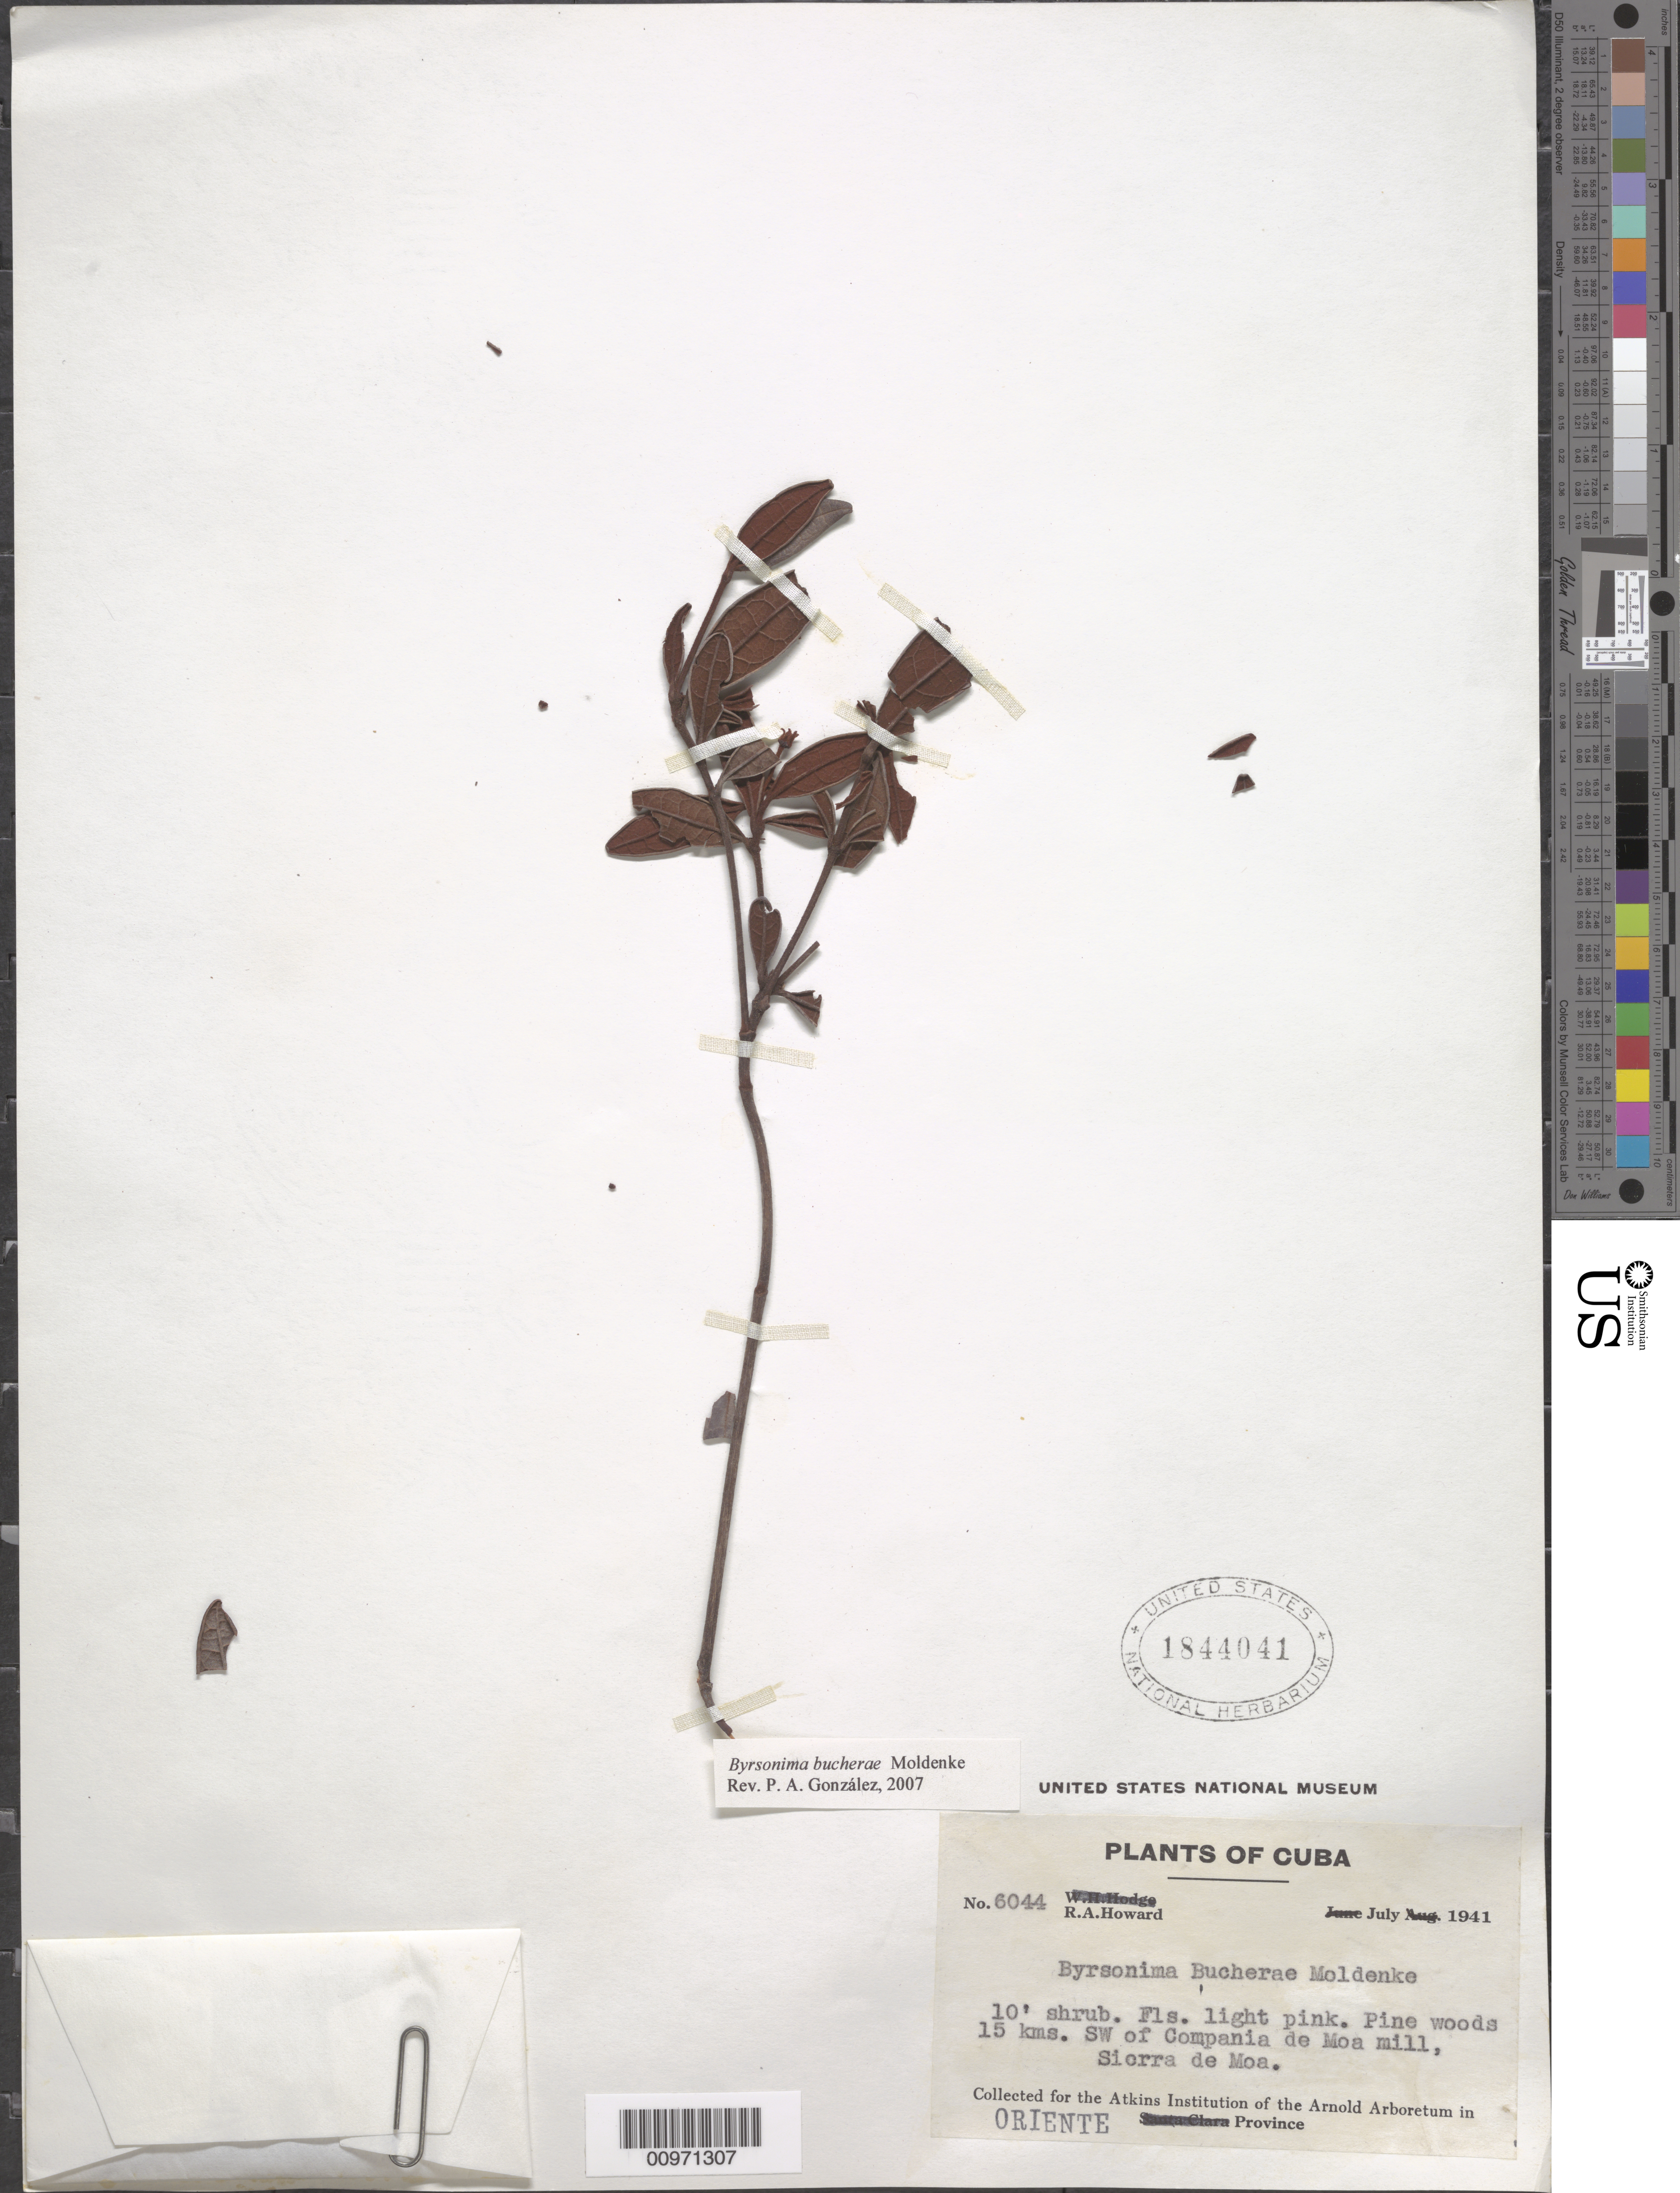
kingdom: Plantae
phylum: Tracheophyta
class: Magnoliopsida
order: Malpighiales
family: Malpighiaceae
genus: Byrsonima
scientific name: Byrsonima bucherae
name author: Moldenke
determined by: González, P. A.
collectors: R. A. Howard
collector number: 6044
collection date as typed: Jul 1941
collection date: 1941-07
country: Cuba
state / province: Holguín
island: Cuba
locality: Sierra de Moa, 15 km SW of Compania de Moa mill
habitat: Pine woods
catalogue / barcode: US 1844041